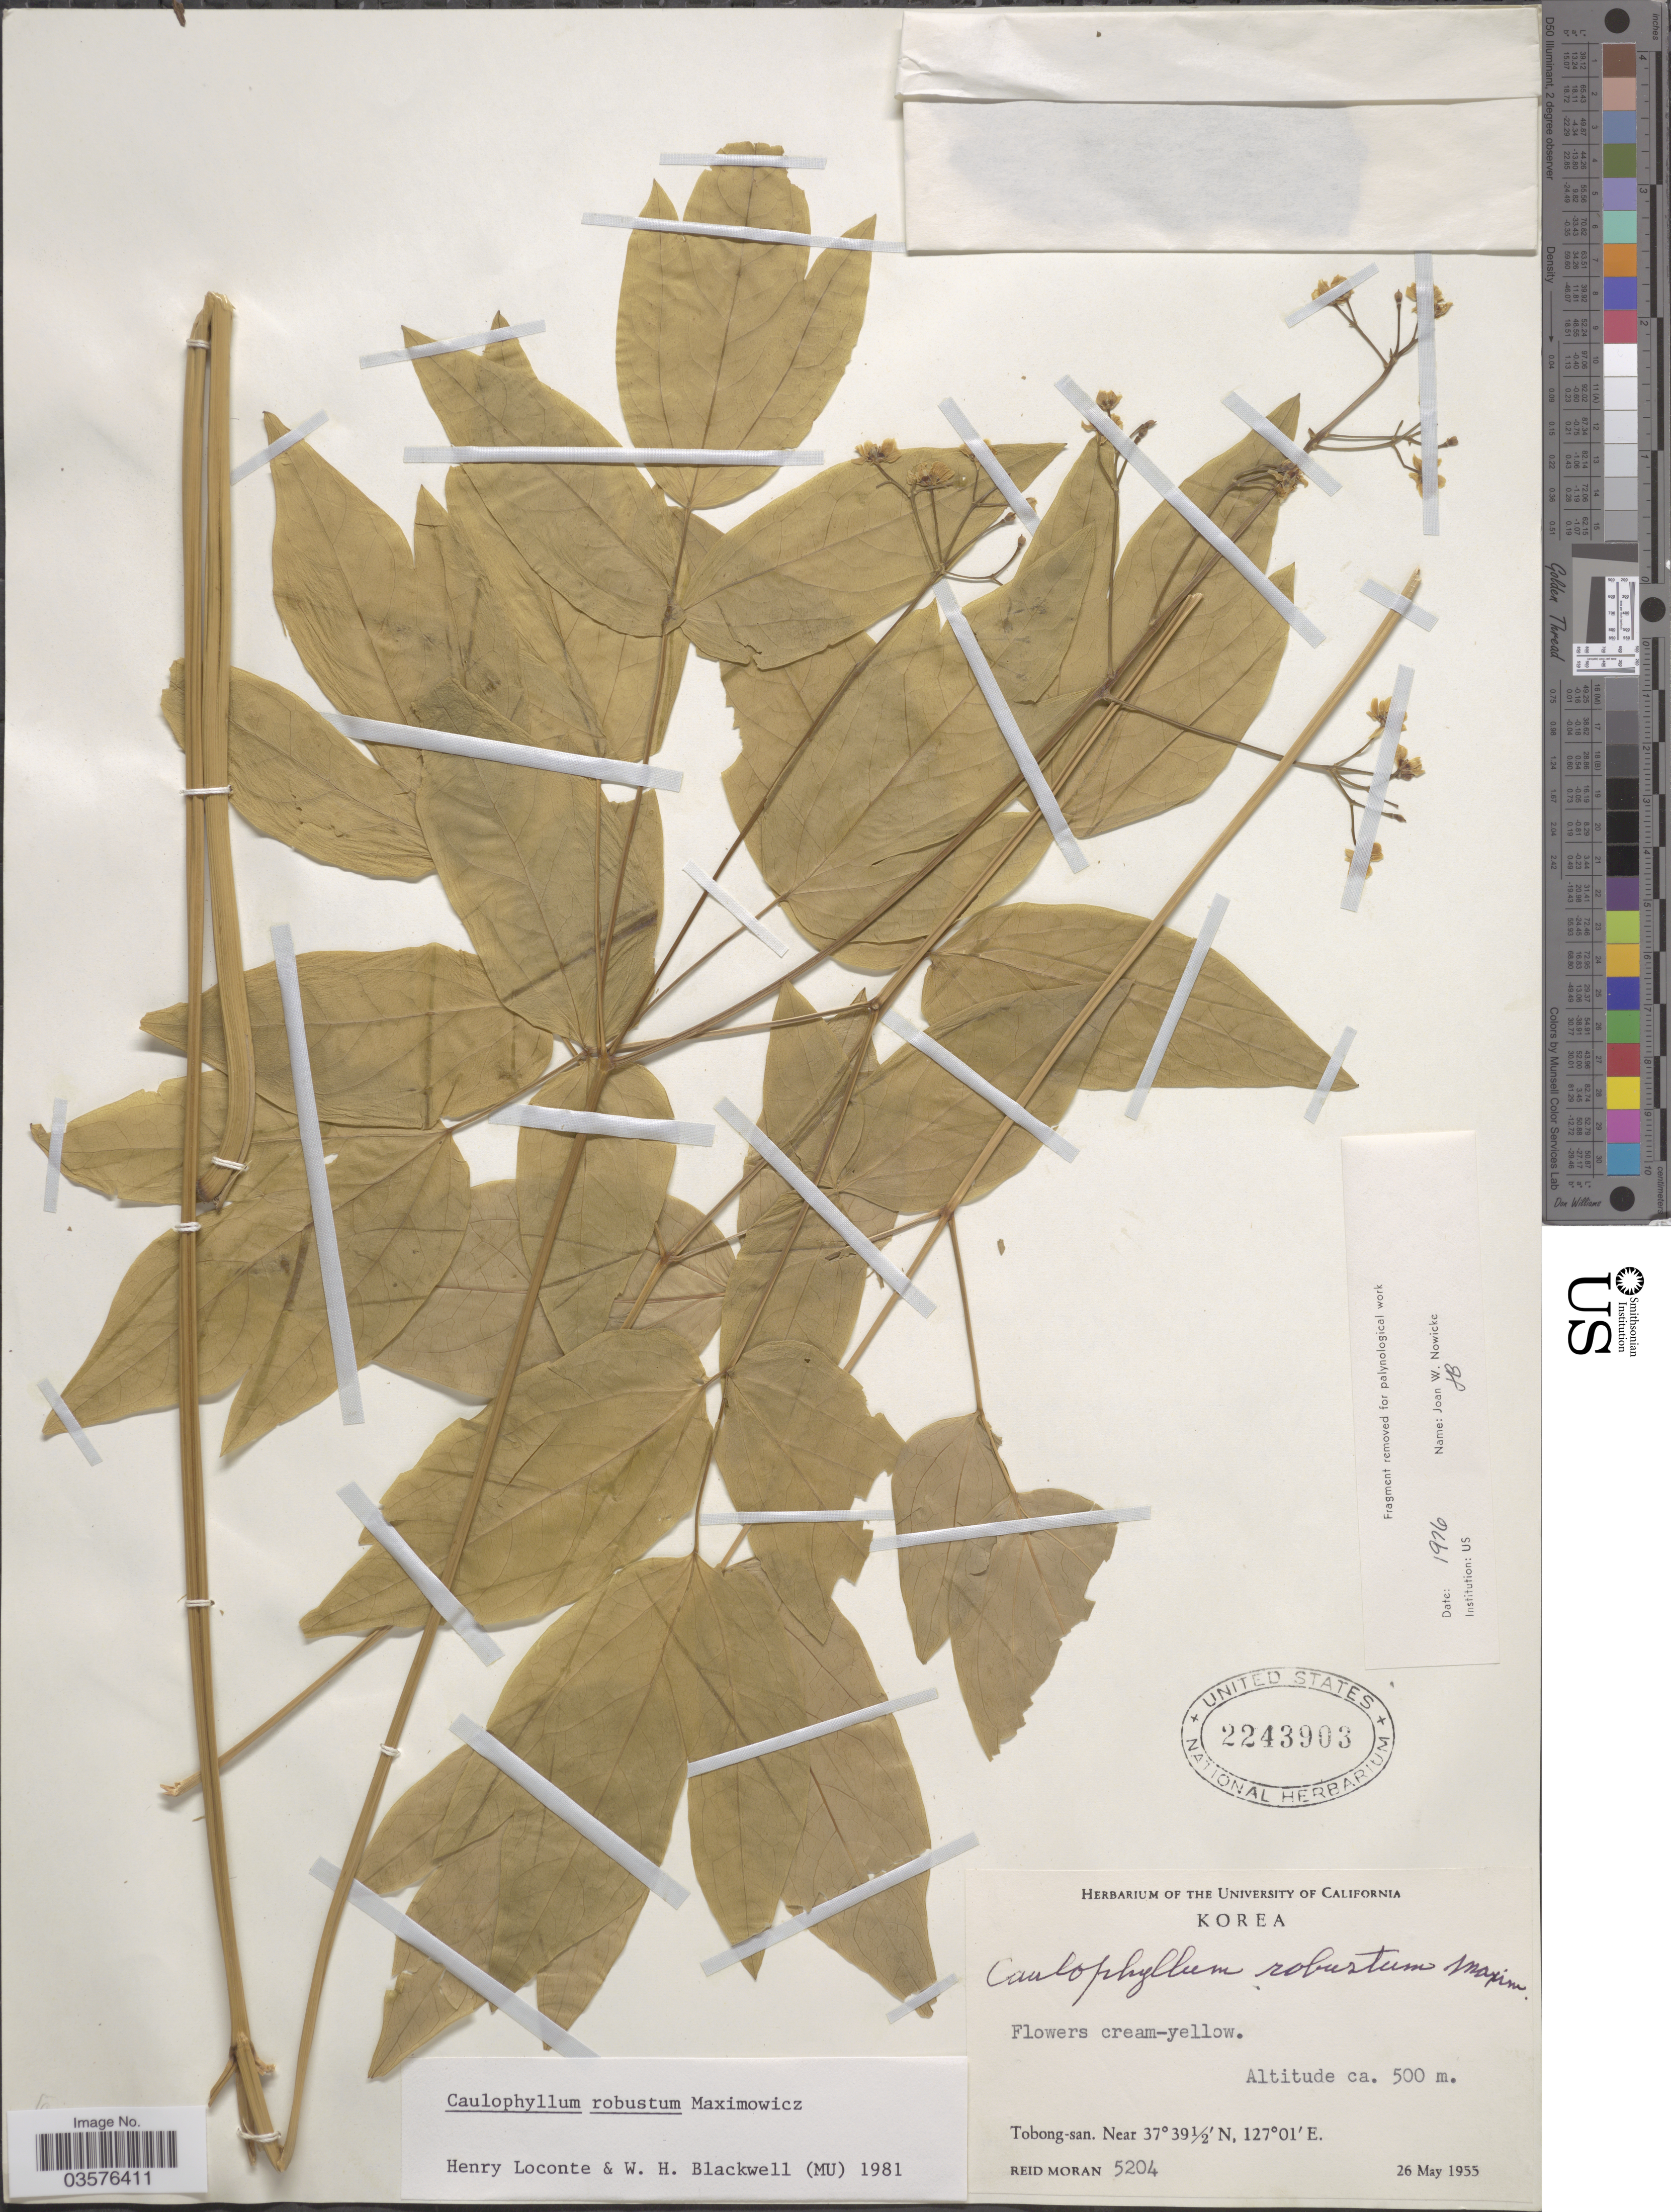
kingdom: Plantae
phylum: Tracheophyta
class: Magnoliopsida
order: Ranunculales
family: Berberidaceae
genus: Caulophyllum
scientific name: Caulophyllum robustum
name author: Michx.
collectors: R. Moran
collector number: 5204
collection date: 1955-05-26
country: South Korea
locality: Tobong-san.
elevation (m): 500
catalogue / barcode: US 2243903